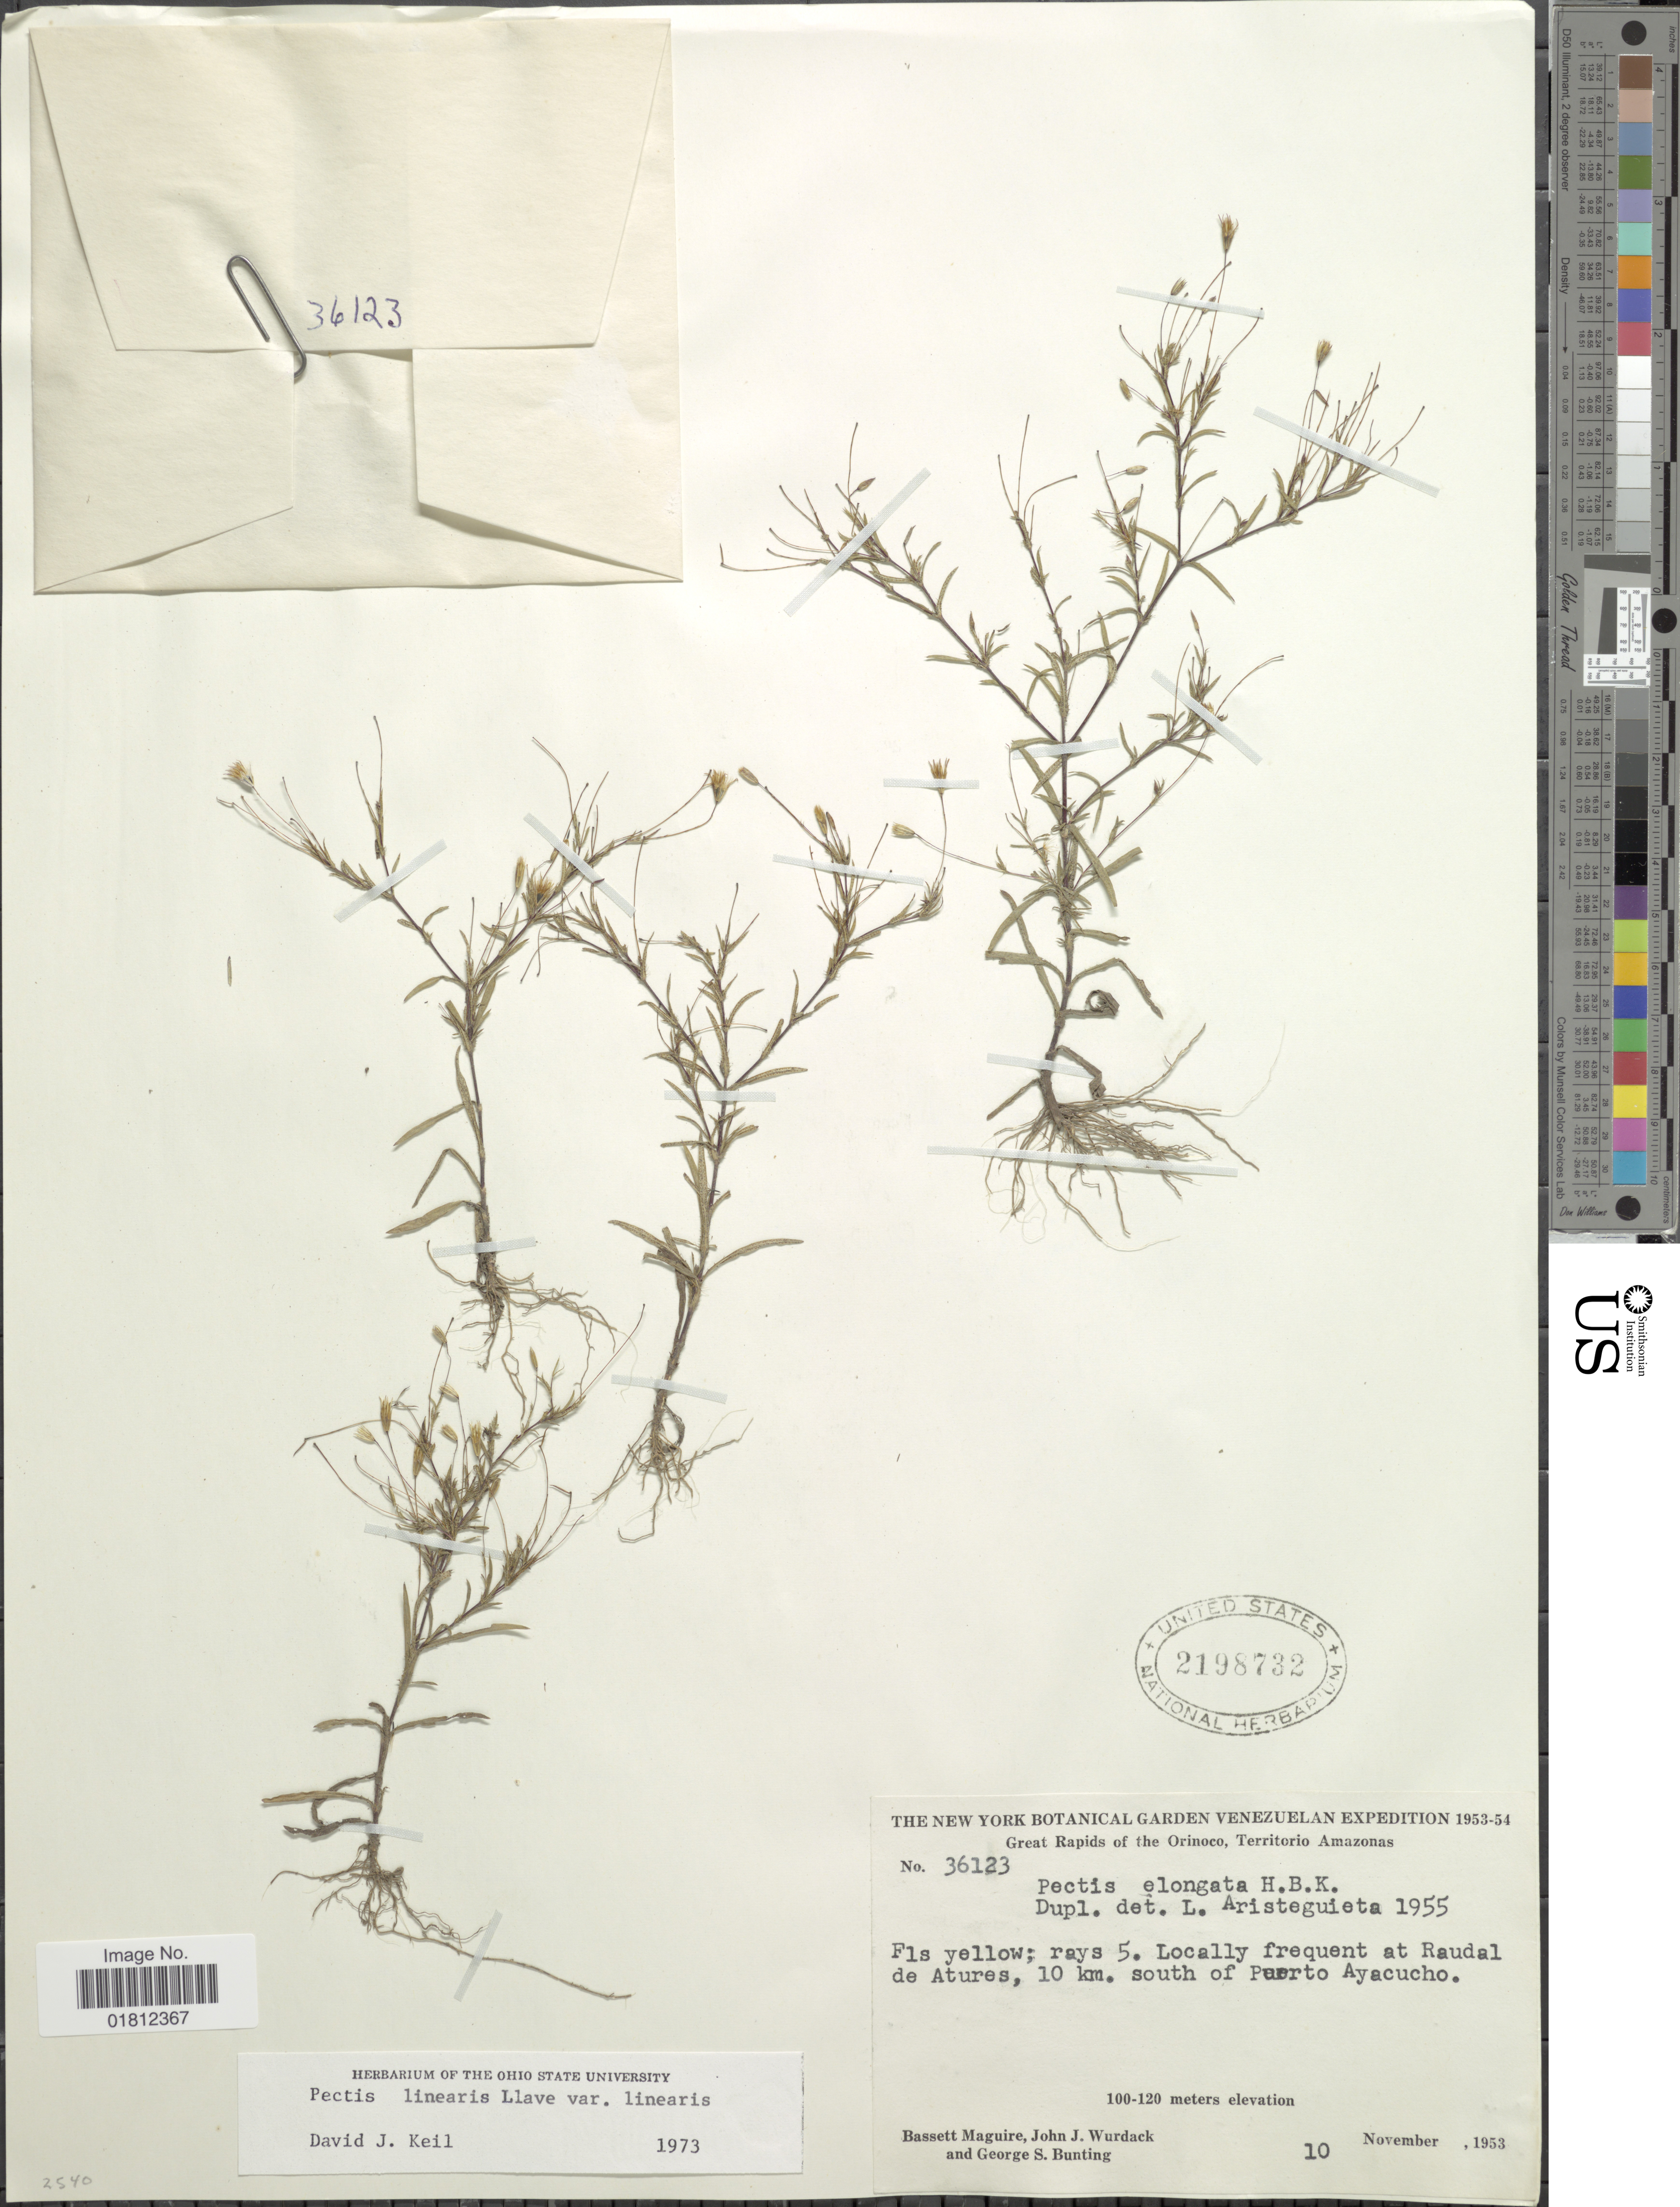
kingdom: Plantae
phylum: Tracheophyta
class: Magnoliopsida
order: Asterales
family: Asteraceae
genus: Pectis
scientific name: Pectis linearis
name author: La Llave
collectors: B. Maguire, J. J. Wurdack & G. S. Bunting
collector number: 36123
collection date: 1953-11-10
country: Venezuela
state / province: Amazonas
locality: Great Rapids of the Orinoco, Raudal de Atures, 10 km. south of Puerto Ayacucho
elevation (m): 100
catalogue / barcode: US 2198732